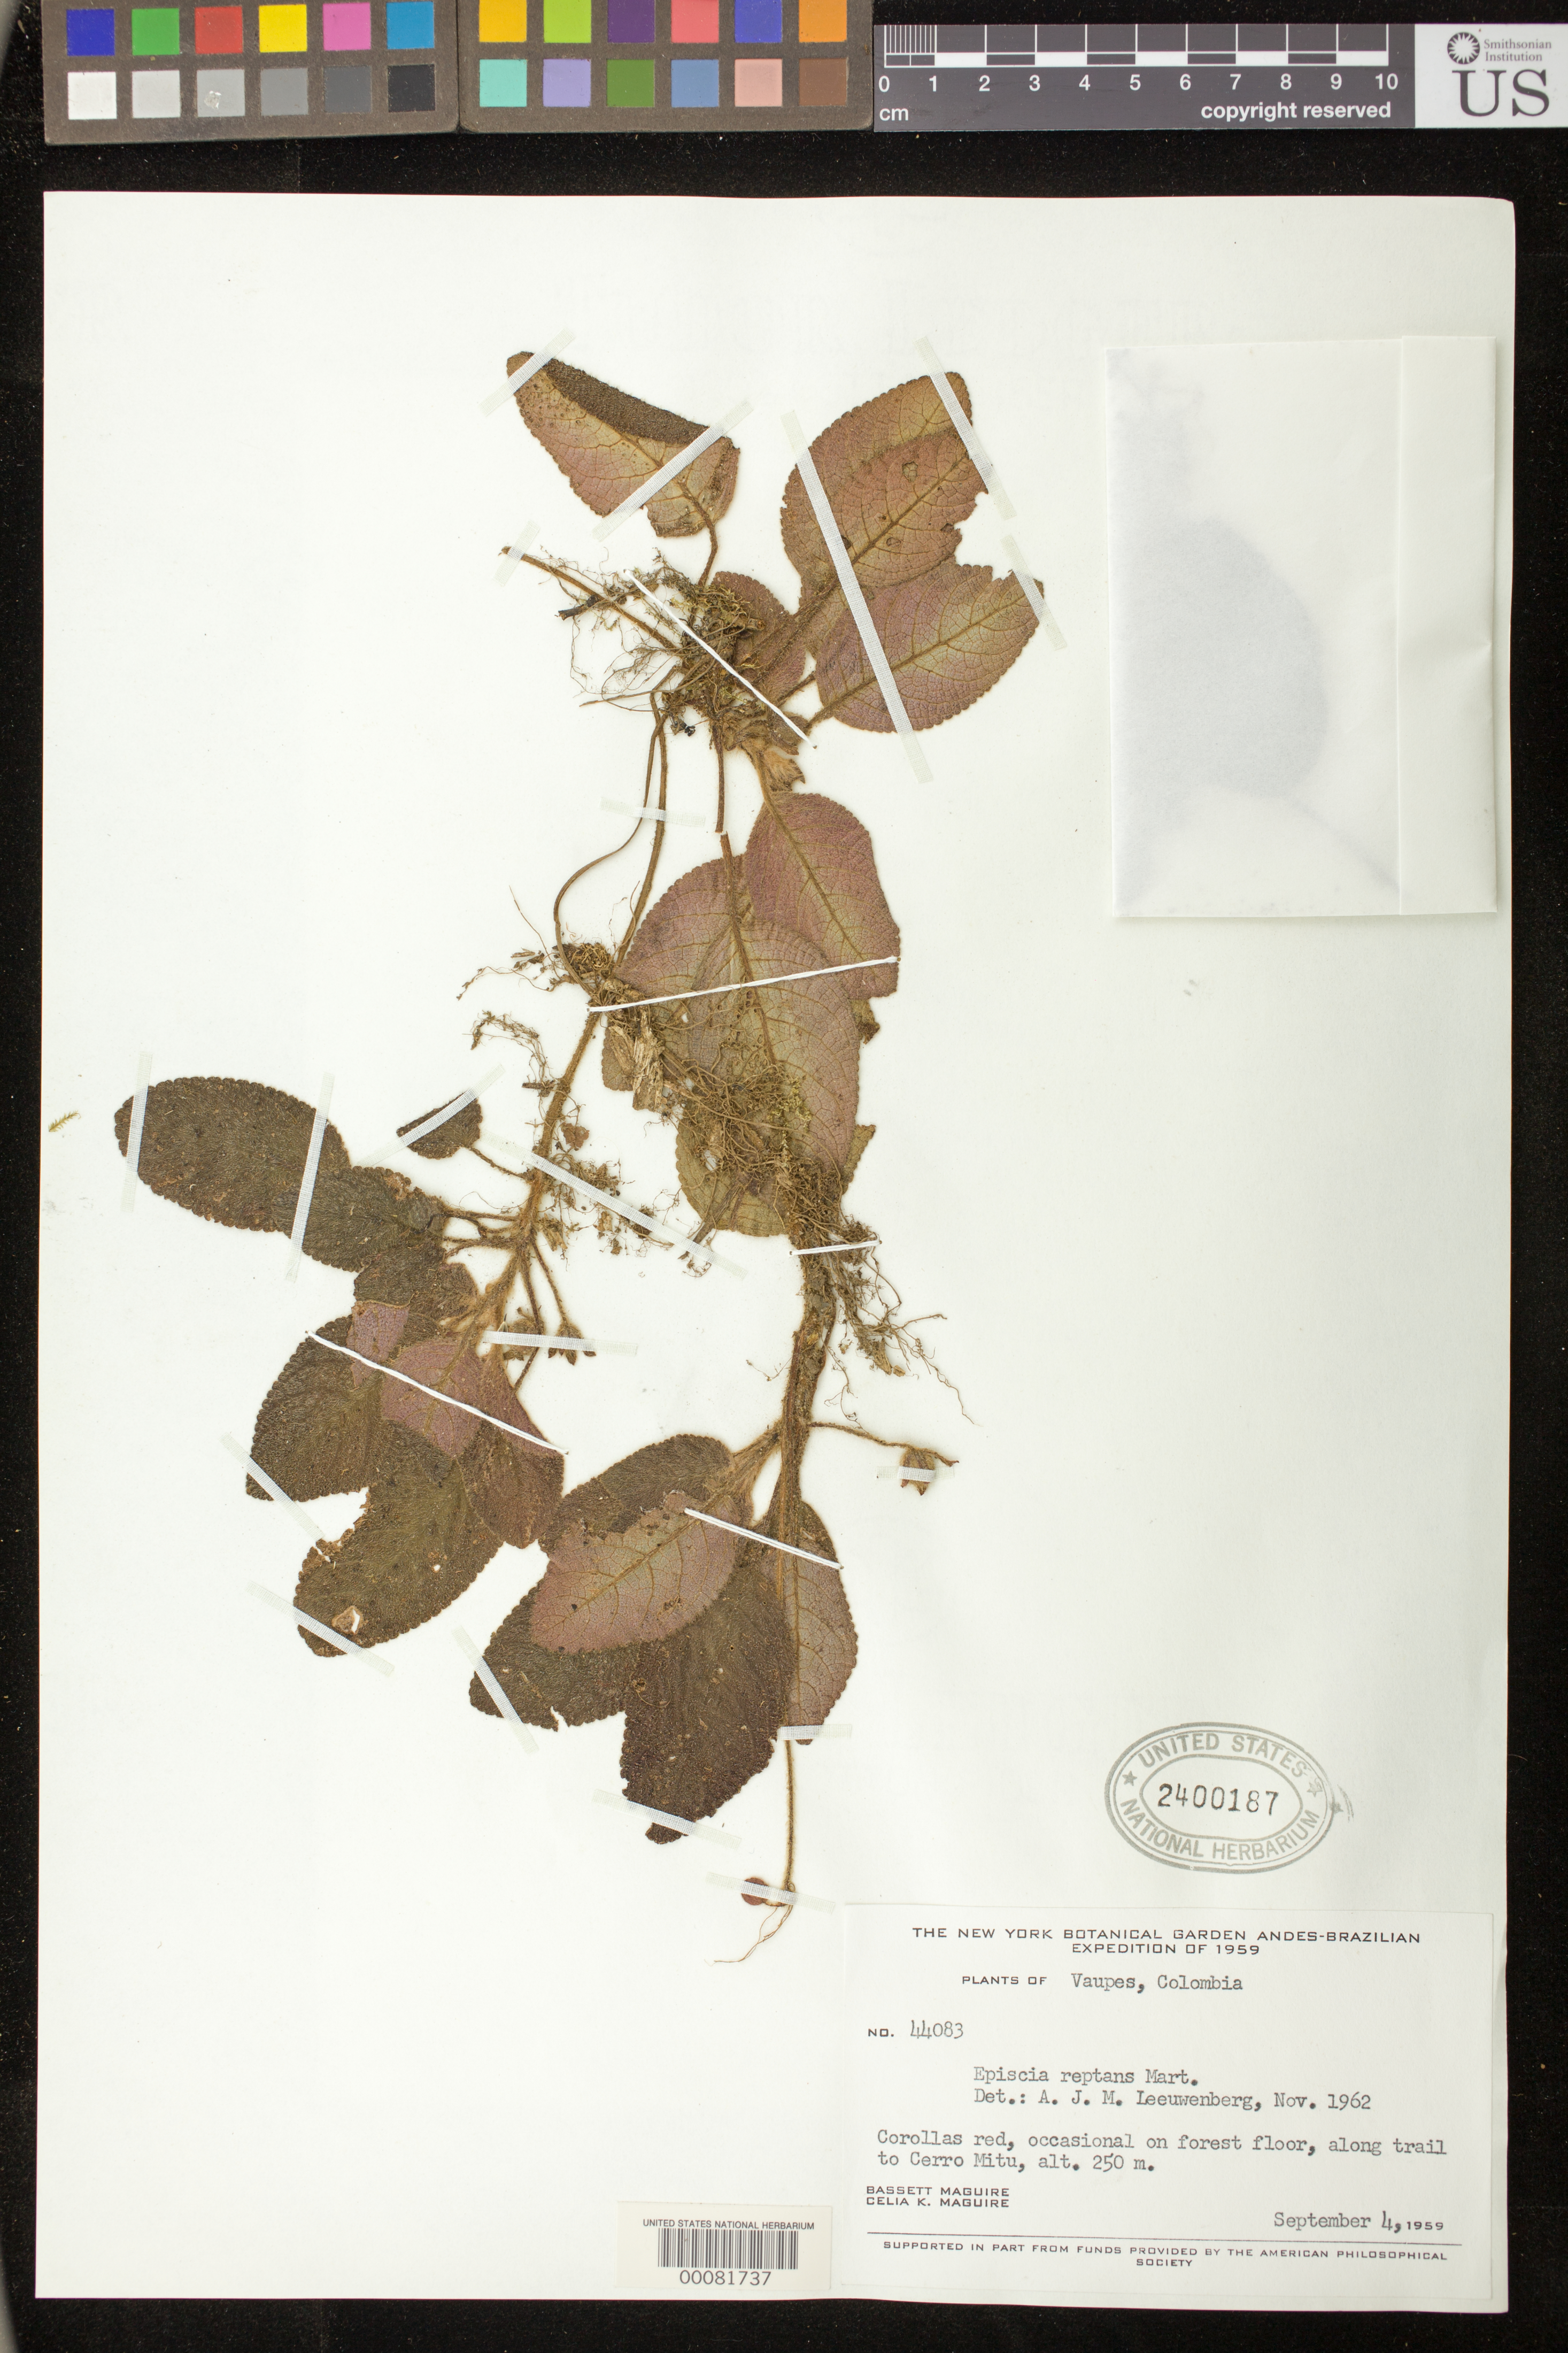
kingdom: Plantae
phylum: Tracheophyta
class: Magnoliopsida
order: Lamiales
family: Gesneriaceae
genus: Episcia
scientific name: Episcia reptans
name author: Mart.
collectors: B. Maguire & C. K. Maguire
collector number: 44083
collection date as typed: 04 Sep 1959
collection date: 1959-09-04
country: Colombia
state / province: Vaupés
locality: Along trail to Cerro Mitu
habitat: Occasional on forest floor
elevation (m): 250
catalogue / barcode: US 2400187